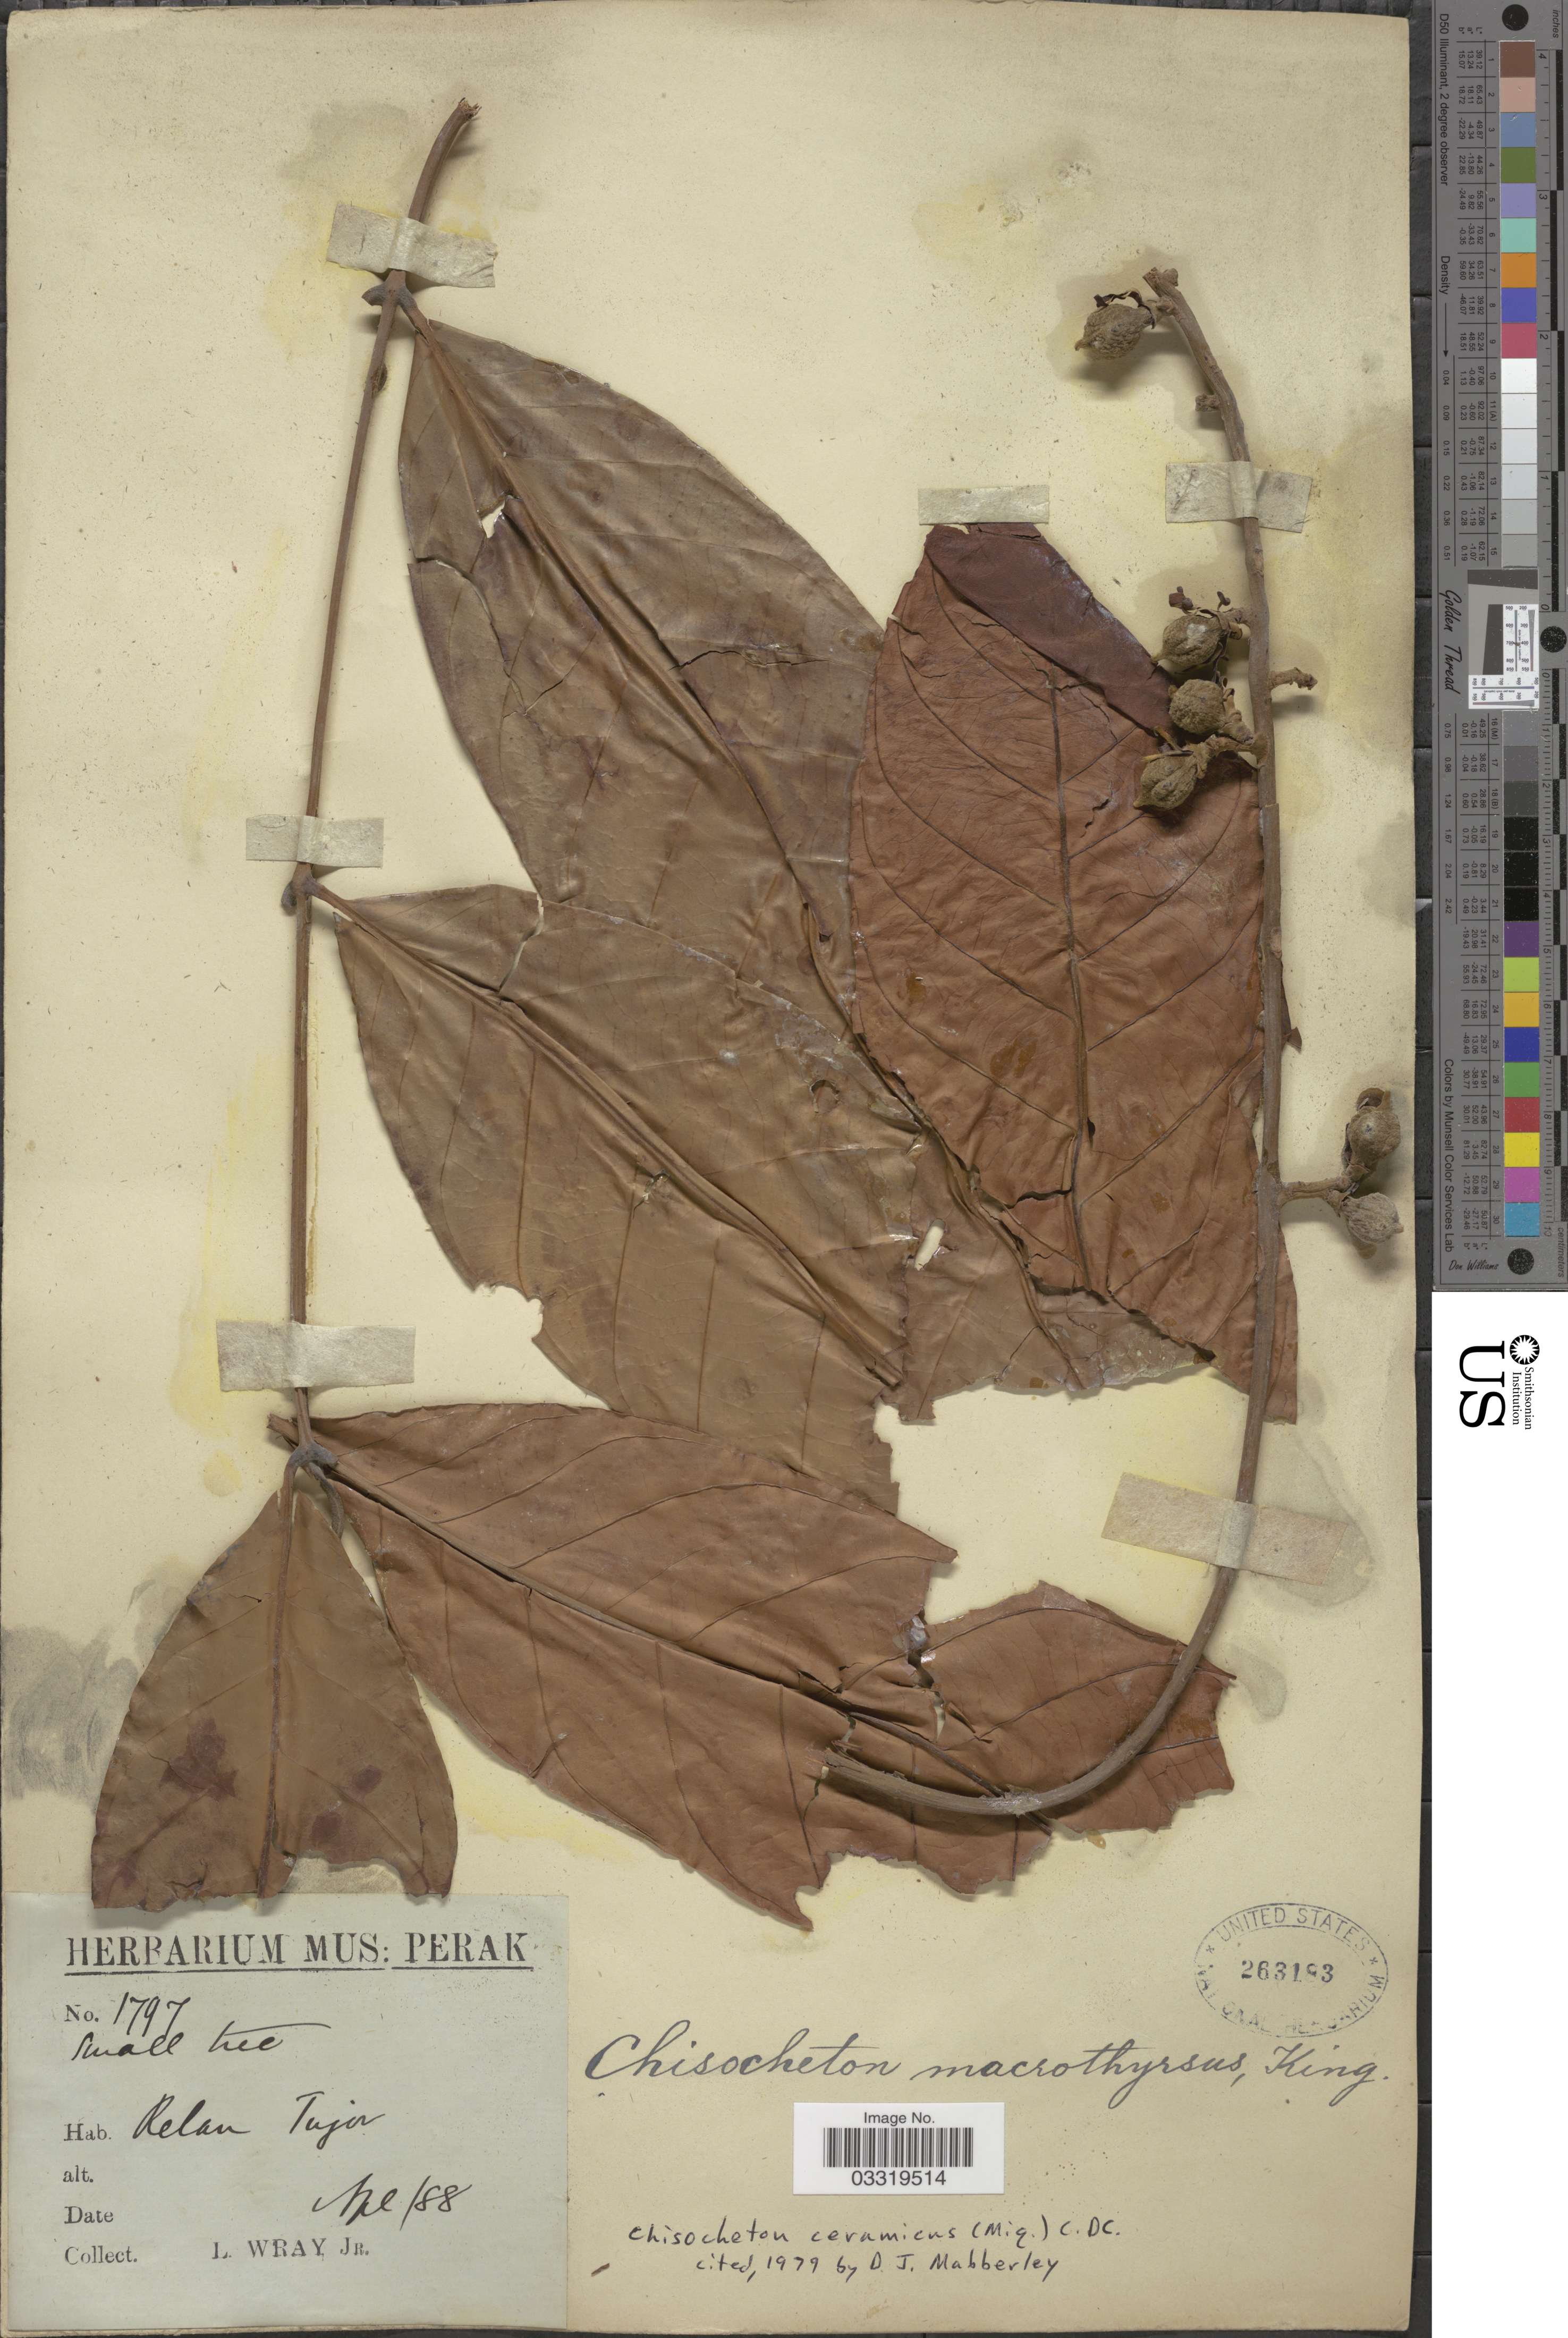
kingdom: Plantae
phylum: Tracheophyta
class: Magnoliopsida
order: Sapindales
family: Meliaceae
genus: Chisocheton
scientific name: Chisocheton ceramicus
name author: (Miq.) C. DC.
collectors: L. Wray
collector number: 1797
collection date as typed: Transcribed d/m/y: /4/88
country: Malaysia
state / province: Perak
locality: Relan Tujo [interpreted].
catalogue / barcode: US 263183